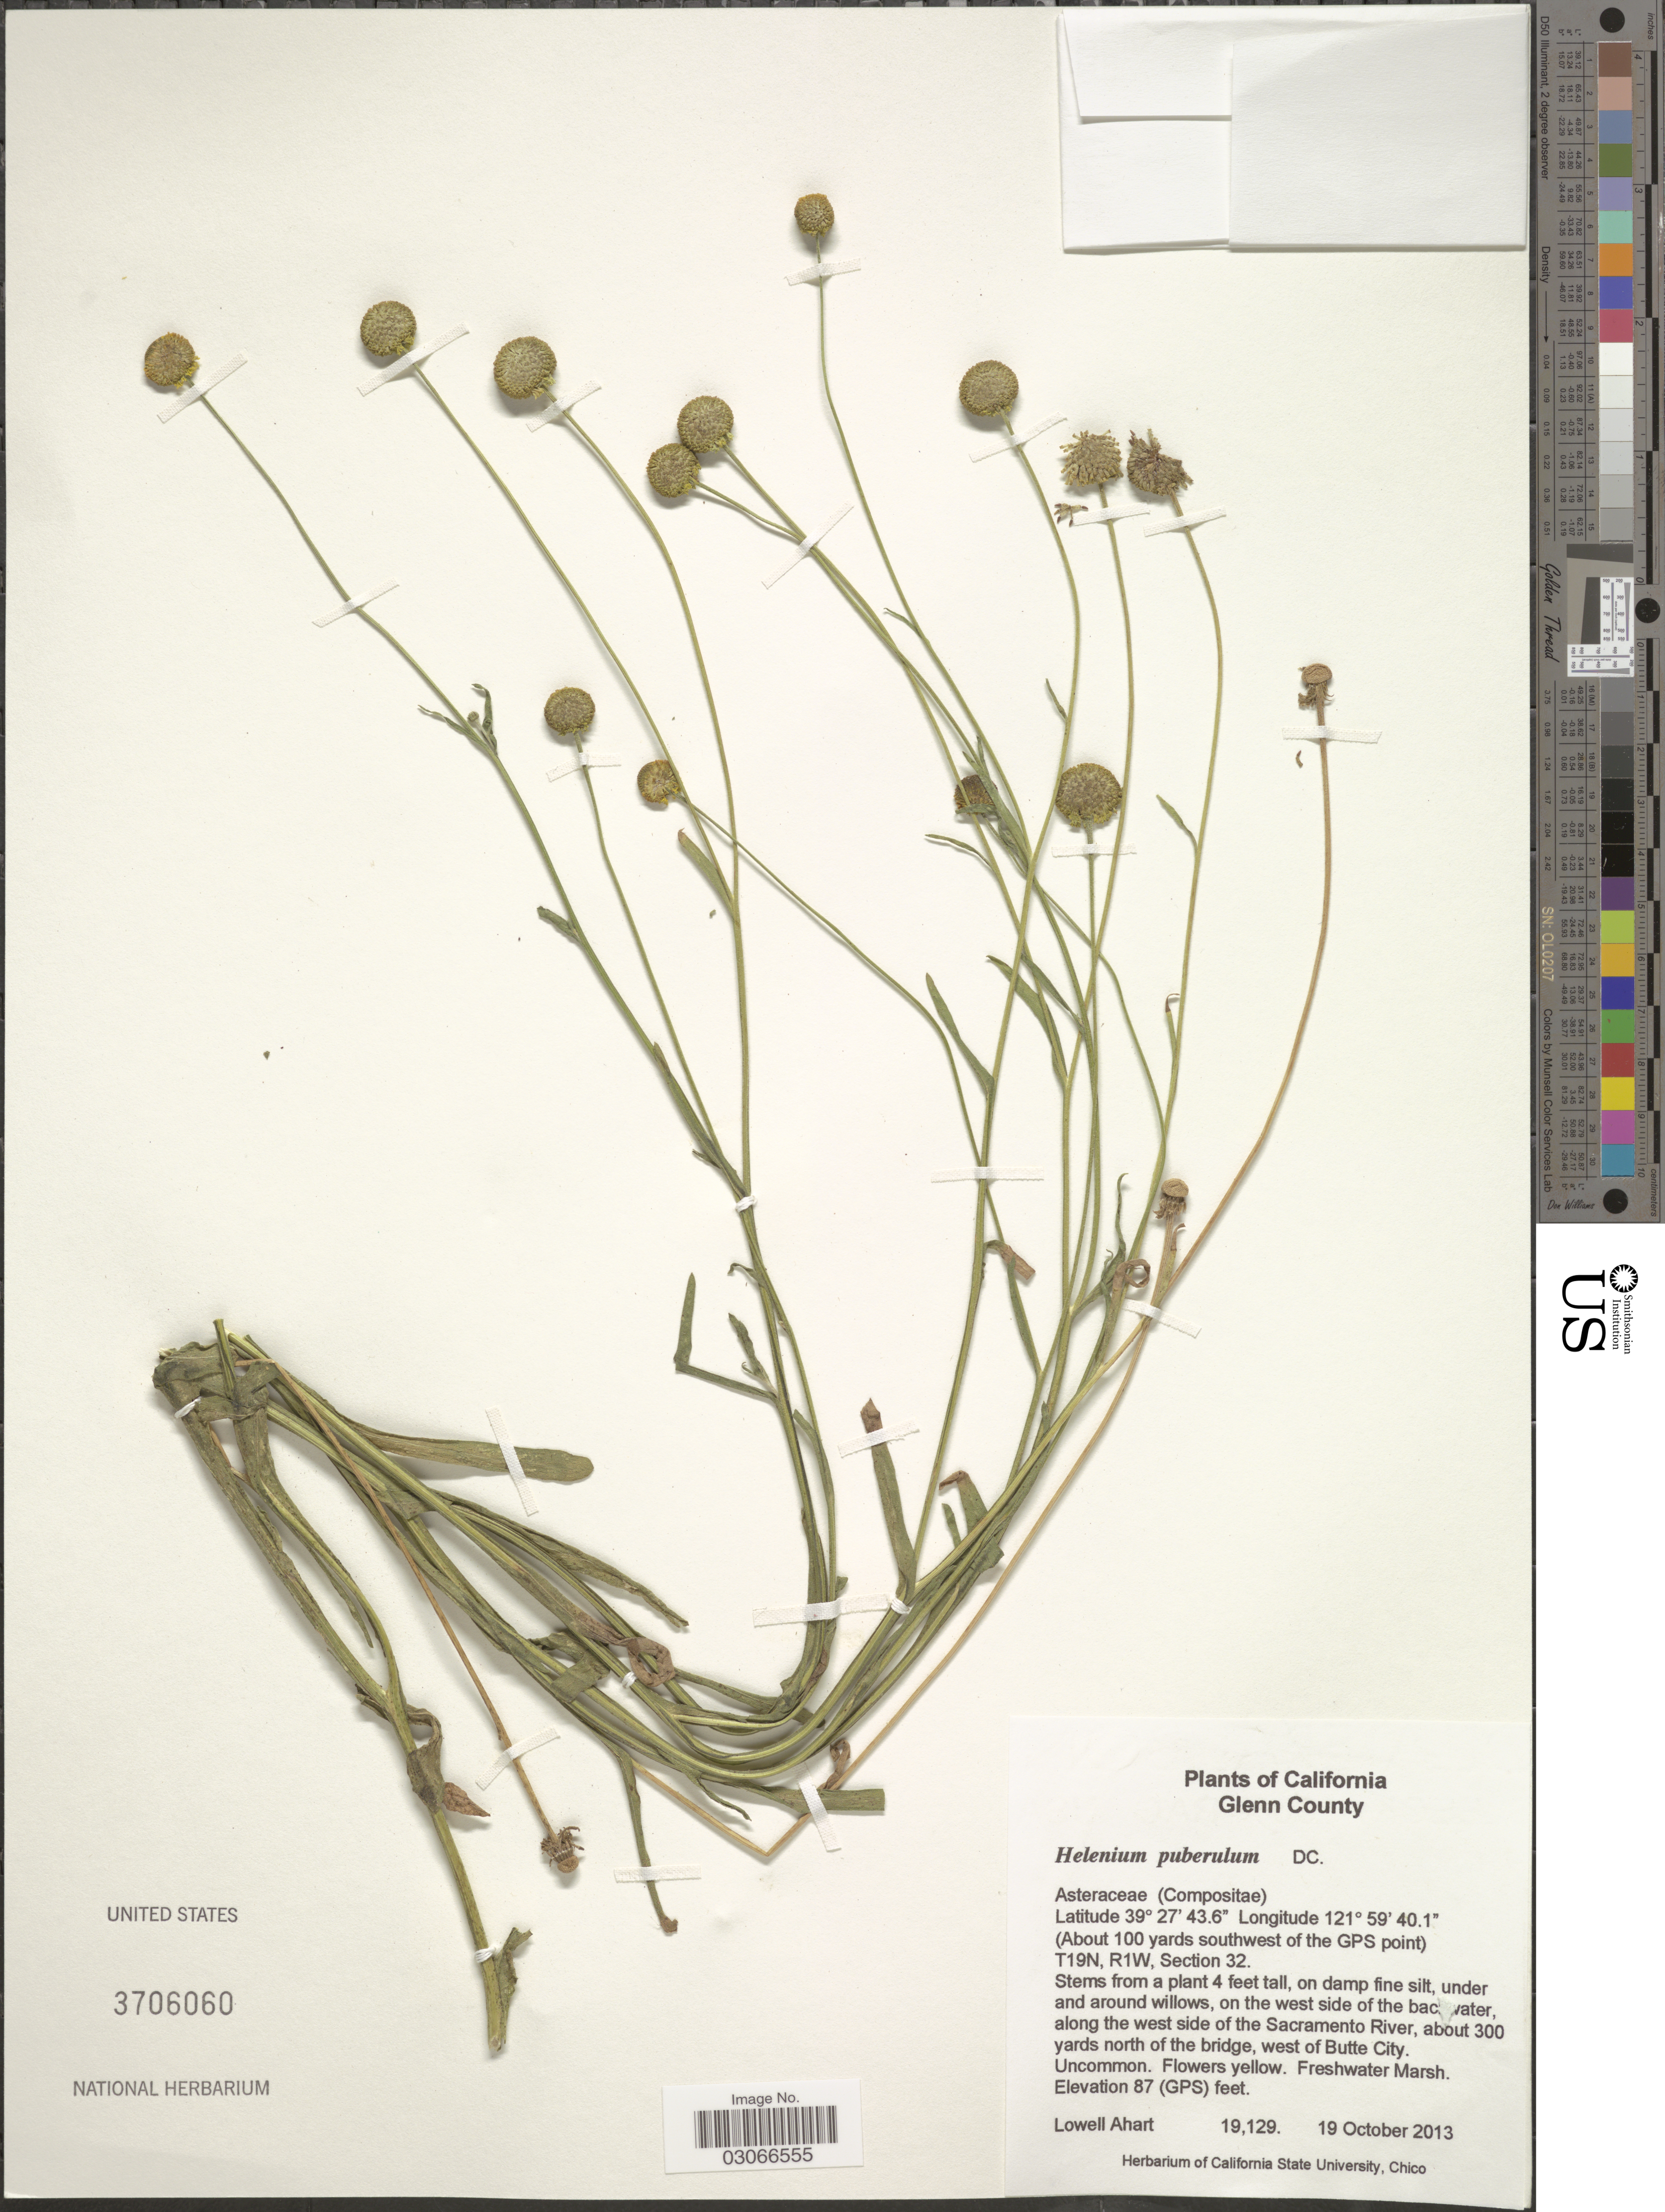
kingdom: Plantae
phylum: Tracheophyta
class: Magnoliopsida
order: Asterales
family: Asteraceae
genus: Helenium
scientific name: Helenium puberulum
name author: DC.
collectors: L. Ahart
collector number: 19129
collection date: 2013-10-19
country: United States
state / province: California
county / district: Glenn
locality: Glenn County. (About 100 yards southwest of the GPS point) T19N, R1W, Section 32, on the west side of the back water along the west side of the Sacramento River, about 300 yards north of the bridge, west of Butte City.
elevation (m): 27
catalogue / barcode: US 3706060